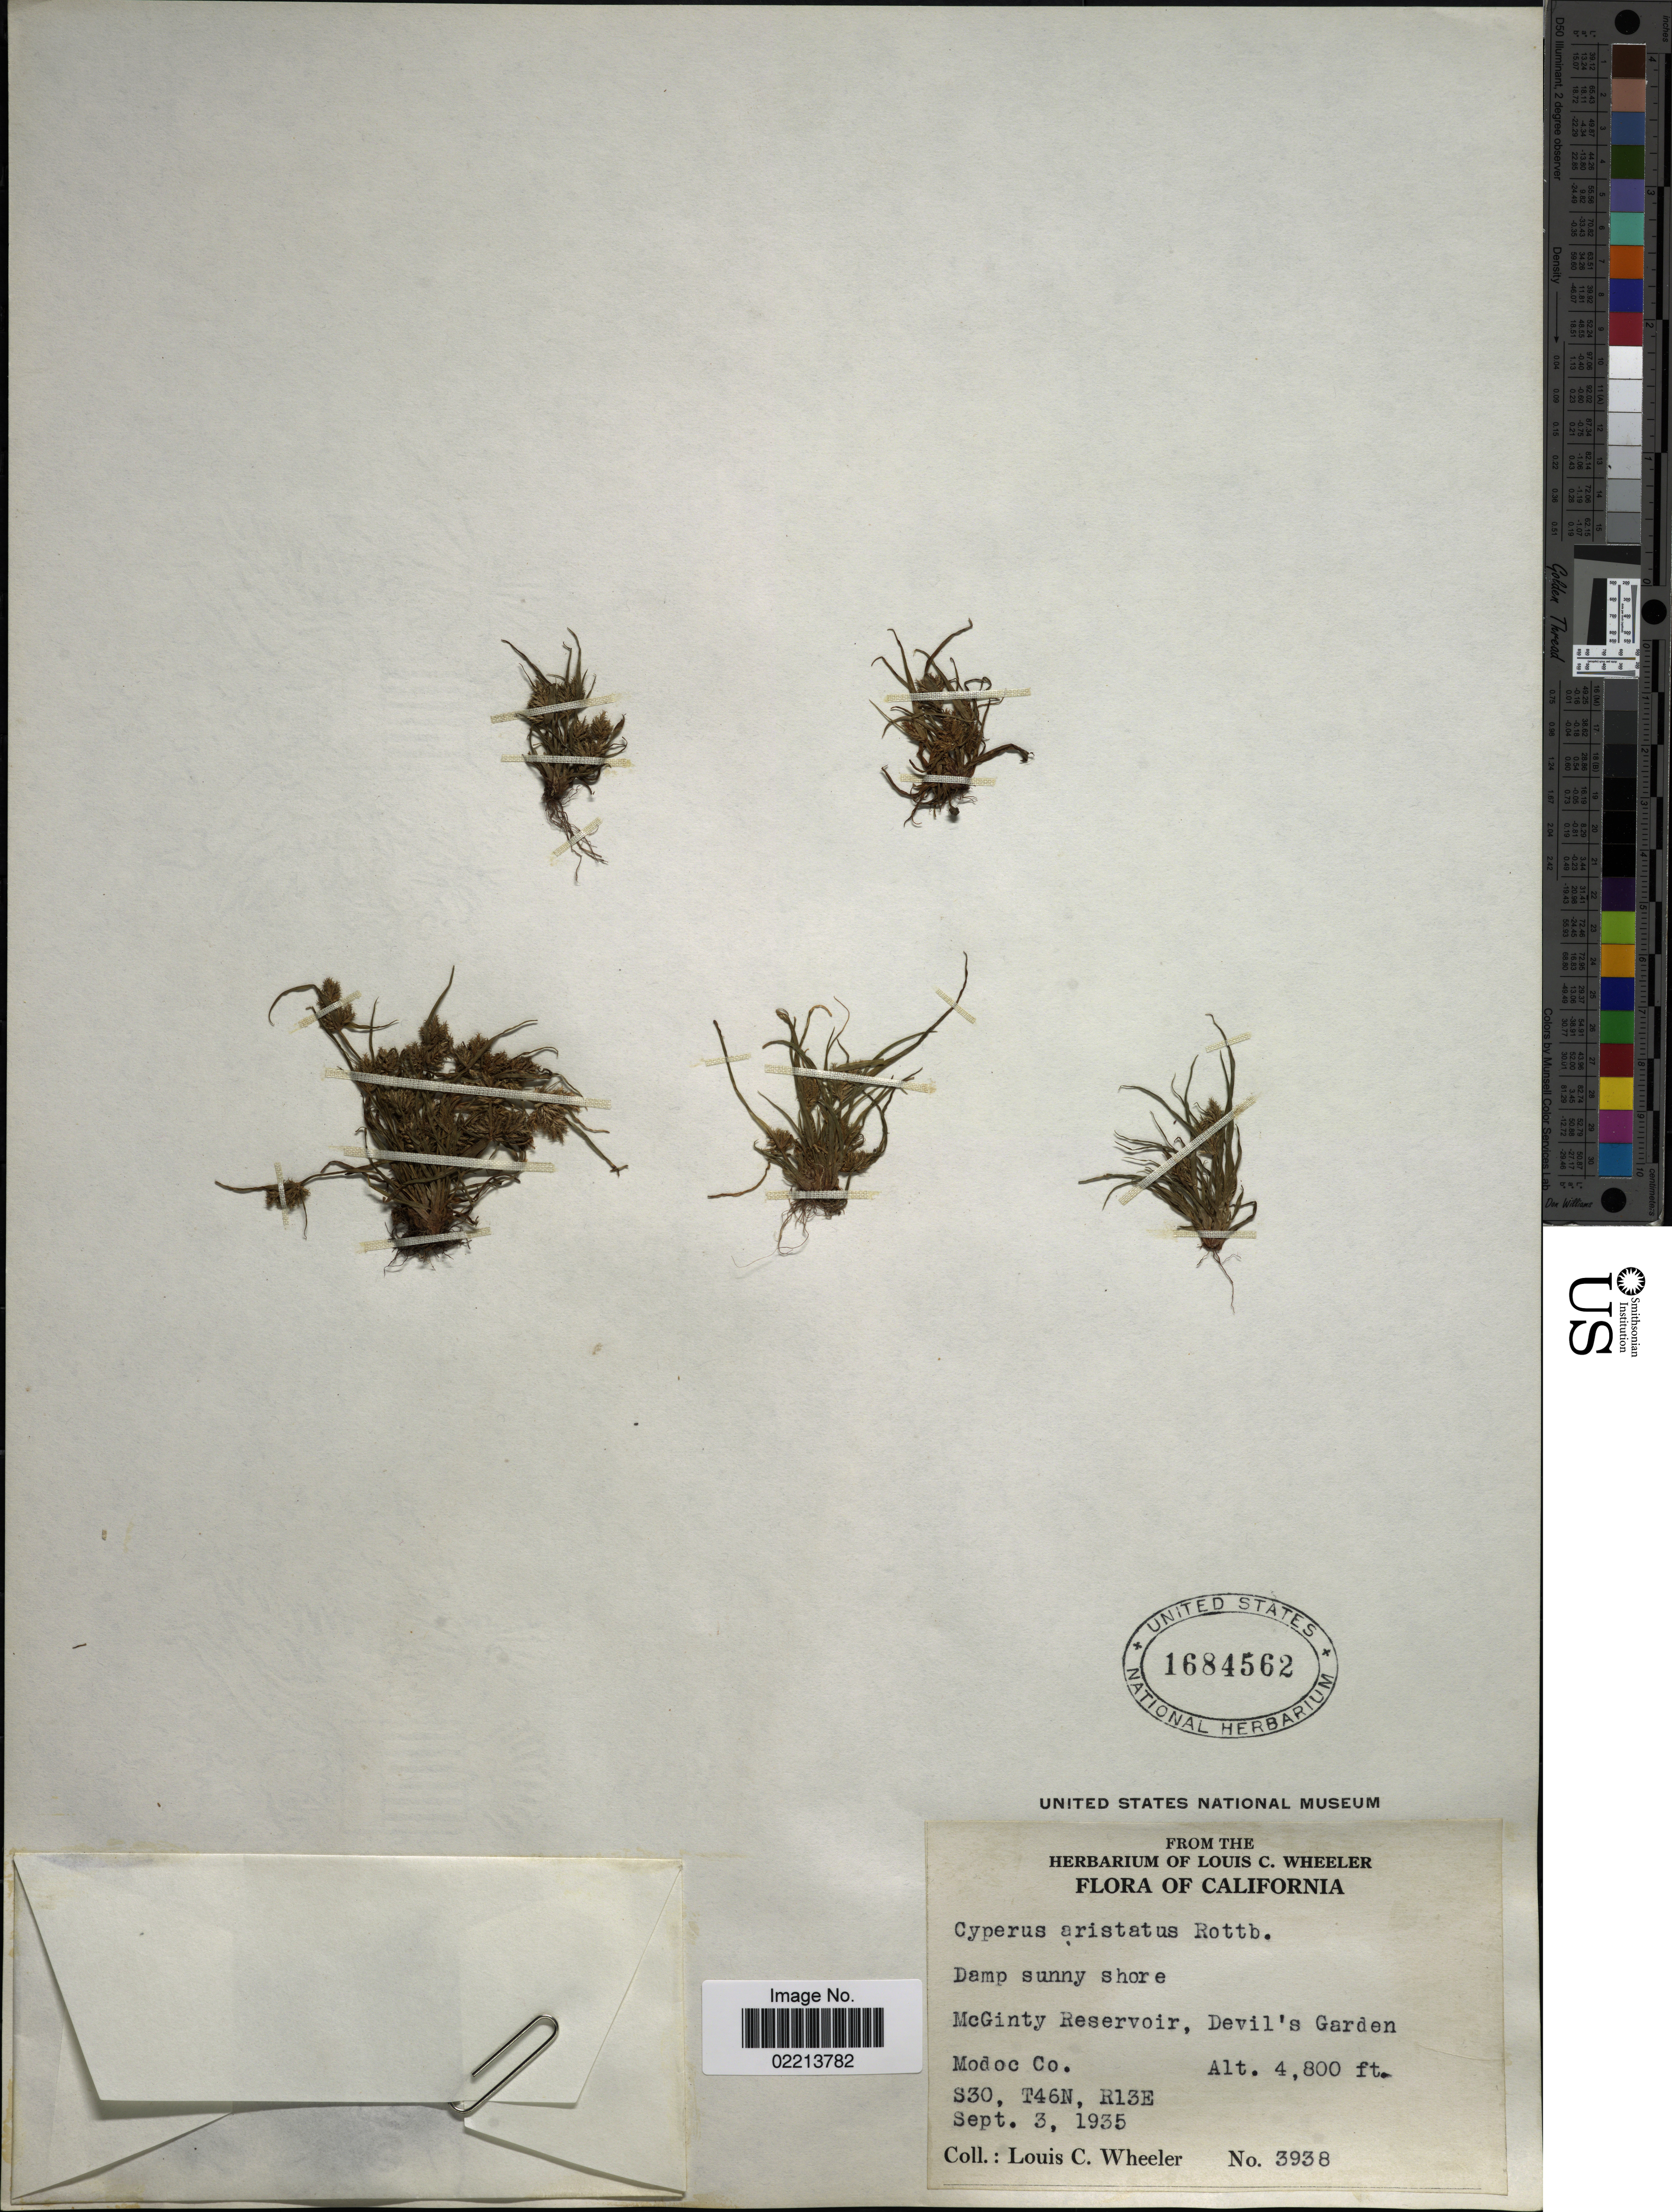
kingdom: Plantae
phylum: Tracheophyta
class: Liliopsida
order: Poales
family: Cyperaceae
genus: Cyperus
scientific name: Cyperus squarrosus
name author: L.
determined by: Strong, Mark T., (BOT), Smithsonian Institution - National Museum of Natural History (UNITED STATES)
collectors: L. C. Wheeler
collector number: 3938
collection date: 1935-09-03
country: United States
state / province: California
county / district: Modoc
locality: McGinty Reservoir, Devil's Garden, Modoc Co., S30,T46N, R13E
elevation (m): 1463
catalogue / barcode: US 1684562